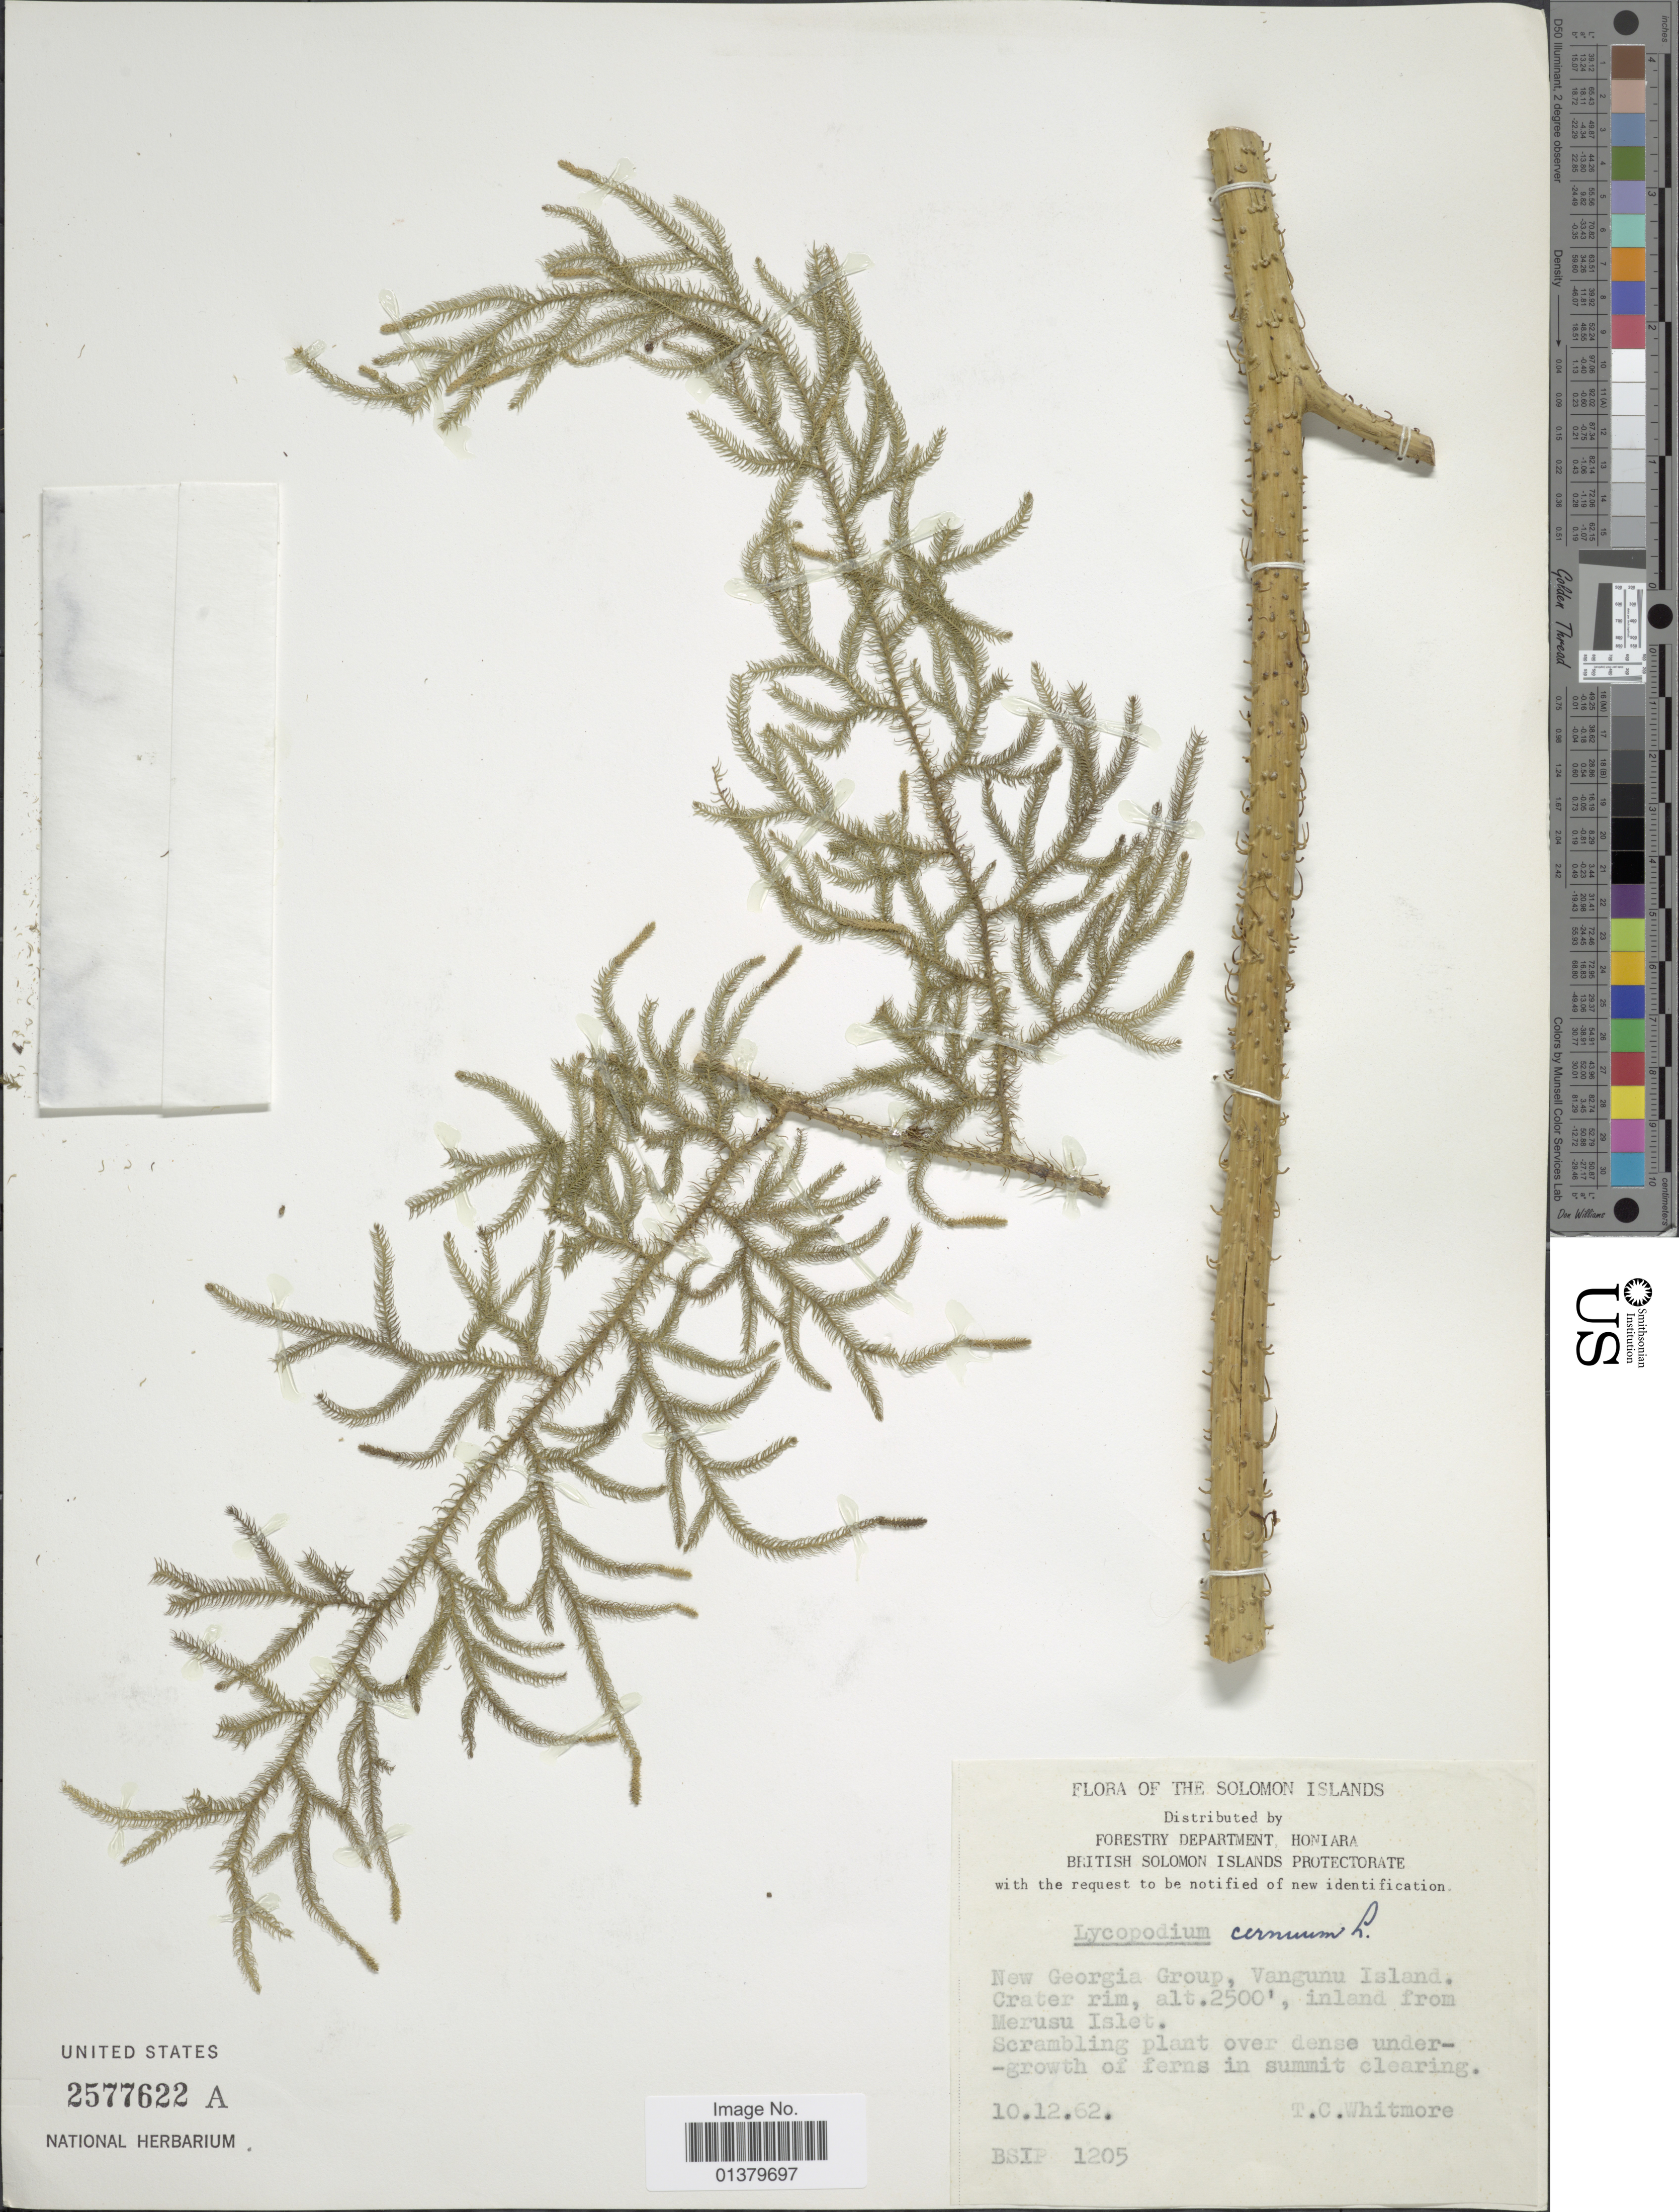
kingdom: Plantae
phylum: Tracheophyta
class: Lycopodiopsida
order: Lycopodiales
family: Lycopodiaceae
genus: Palhinhaea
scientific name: Palhinhaea cernua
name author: (L.) Vasc. & Franco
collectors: T. C. Whitmore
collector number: BSIP 1205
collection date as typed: Transcribed d/m/y: 10/12/62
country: Solomon Islands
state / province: Solomon Islands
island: New Georgia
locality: New Georgia group, Vangunu Island. Crater rim, inland from Merusu Islet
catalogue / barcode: US 2577622A